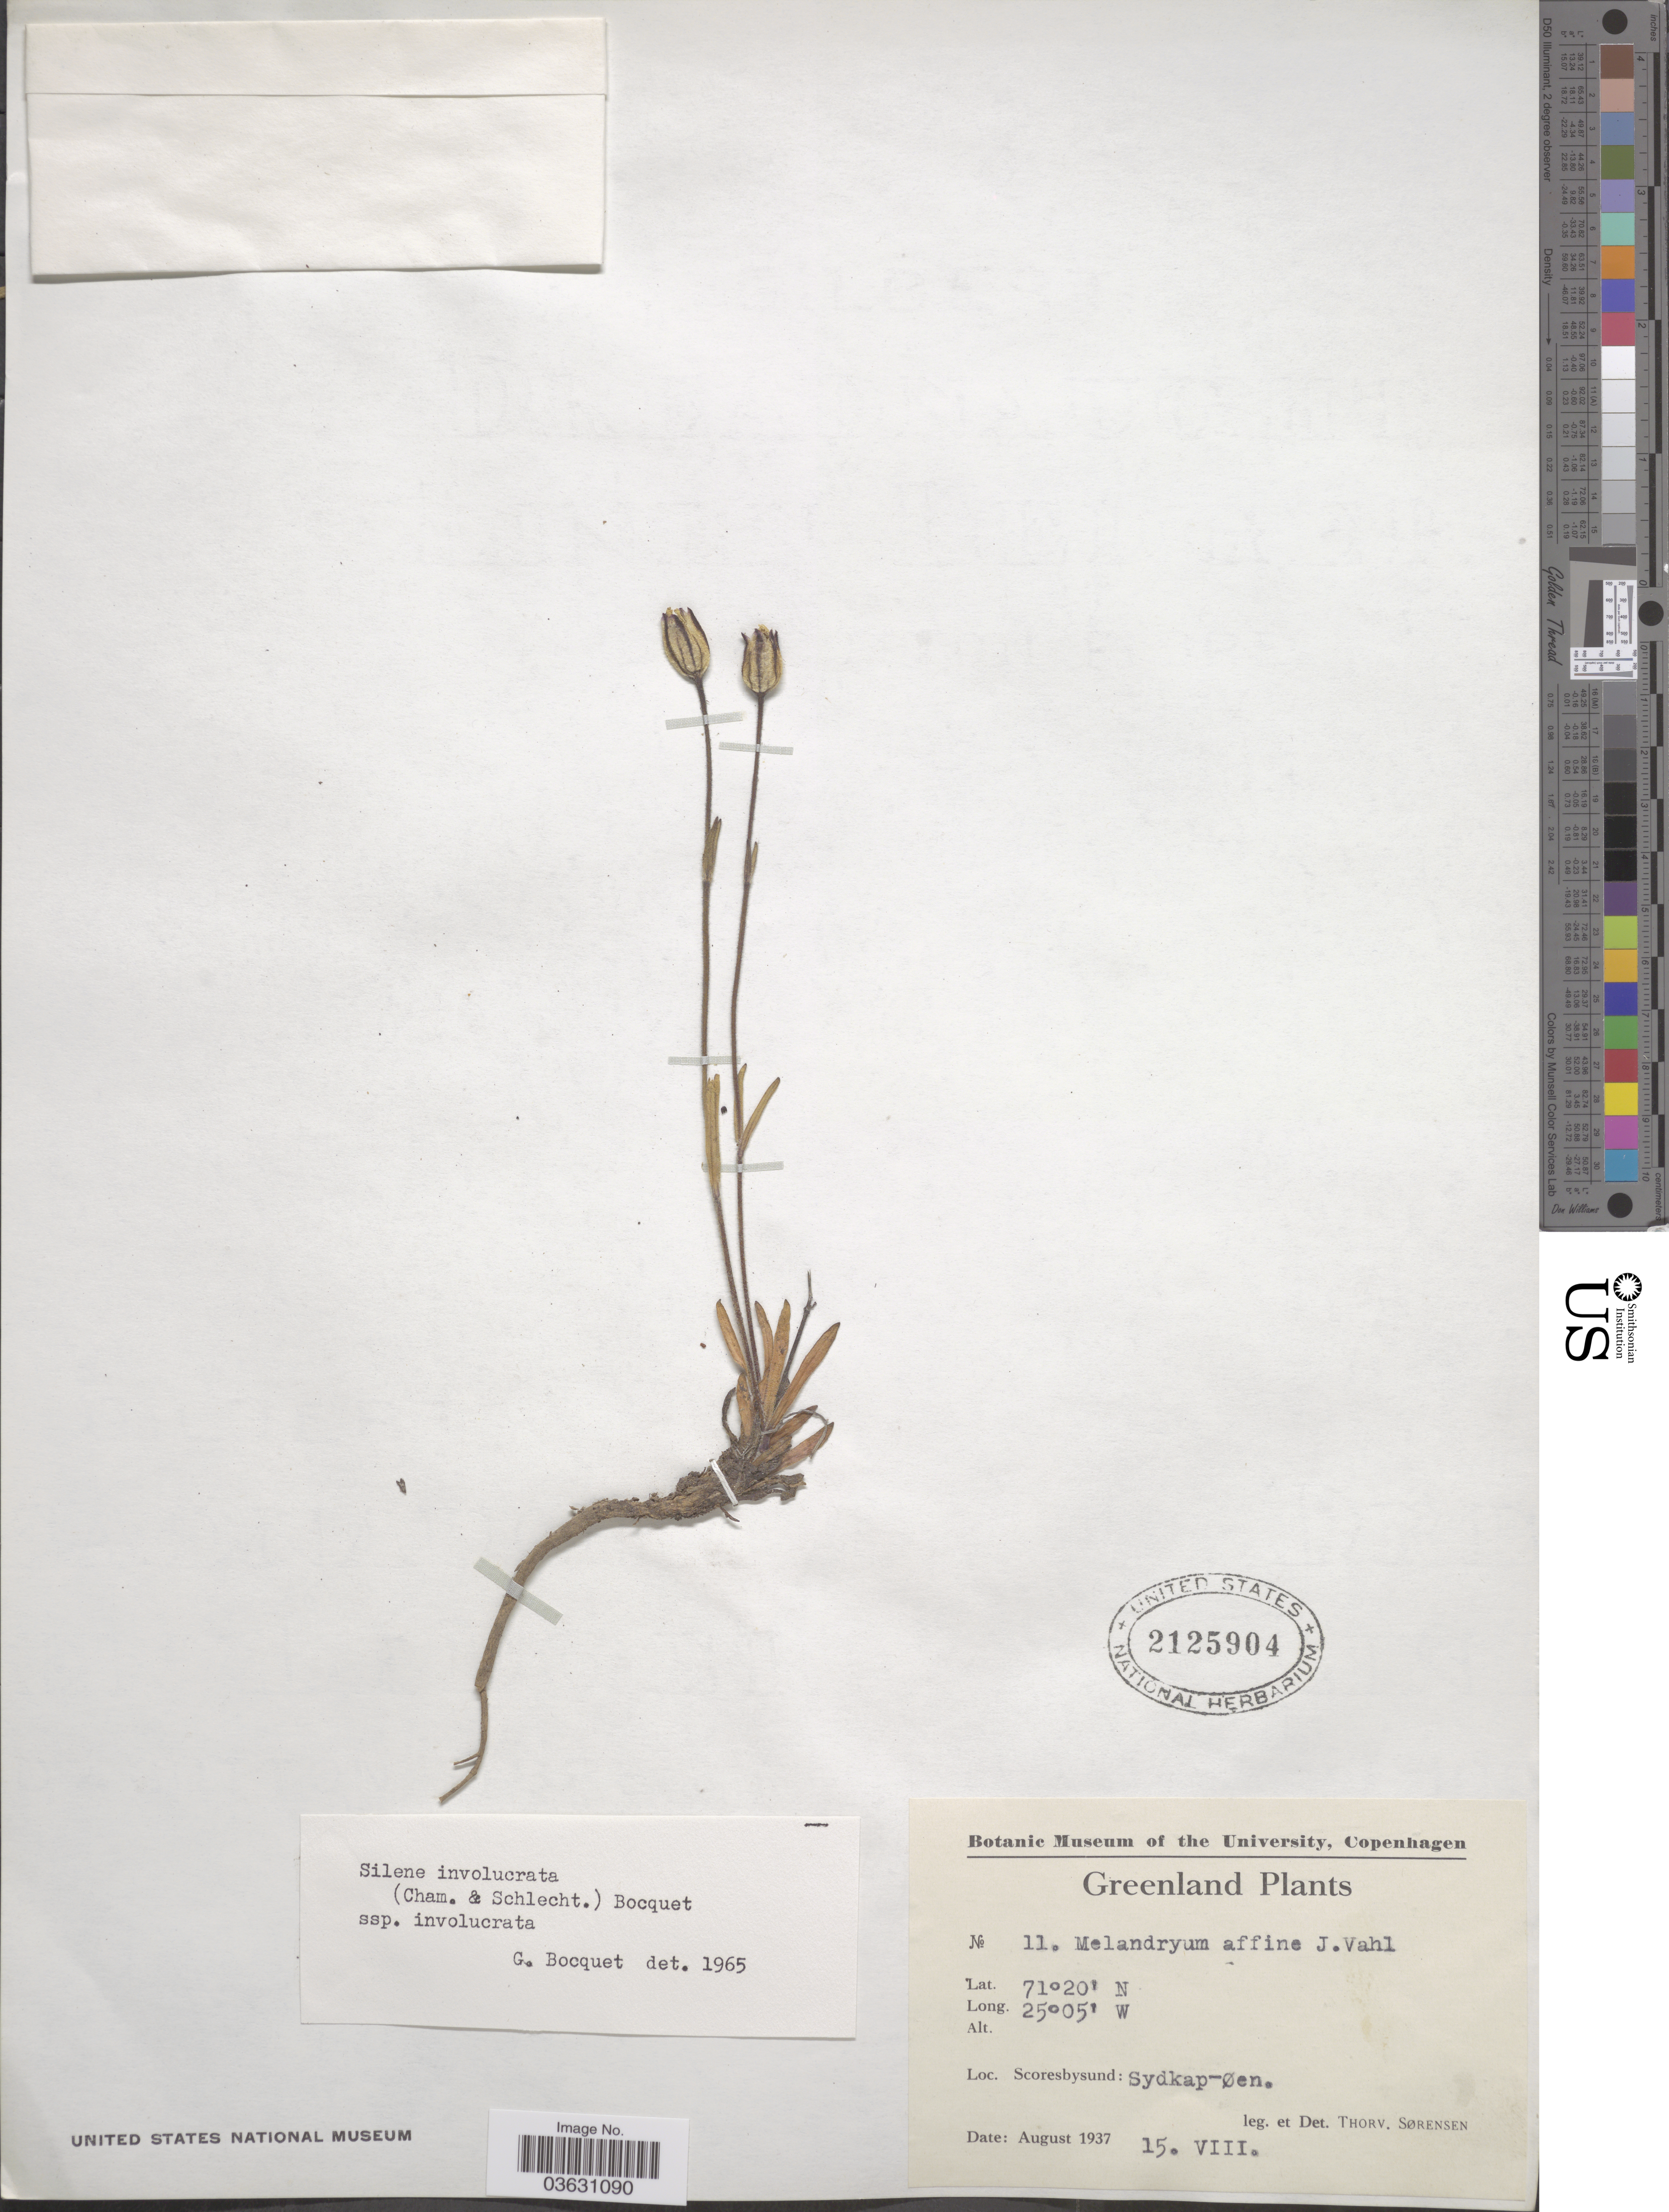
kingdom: Plantae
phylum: Tracheophyta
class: Magnoliopsida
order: Caryophyllales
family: Caryophyllaceae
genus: Silene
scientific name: Silene involucrata subsp. involucrata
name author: (Cham. & Schltdl.) Bocquet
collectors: T. Sorensen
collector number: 11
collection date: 1937-08-15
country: Greenland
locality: Scoresbysund: Sydkap-Øen.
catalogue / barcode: US 2125904